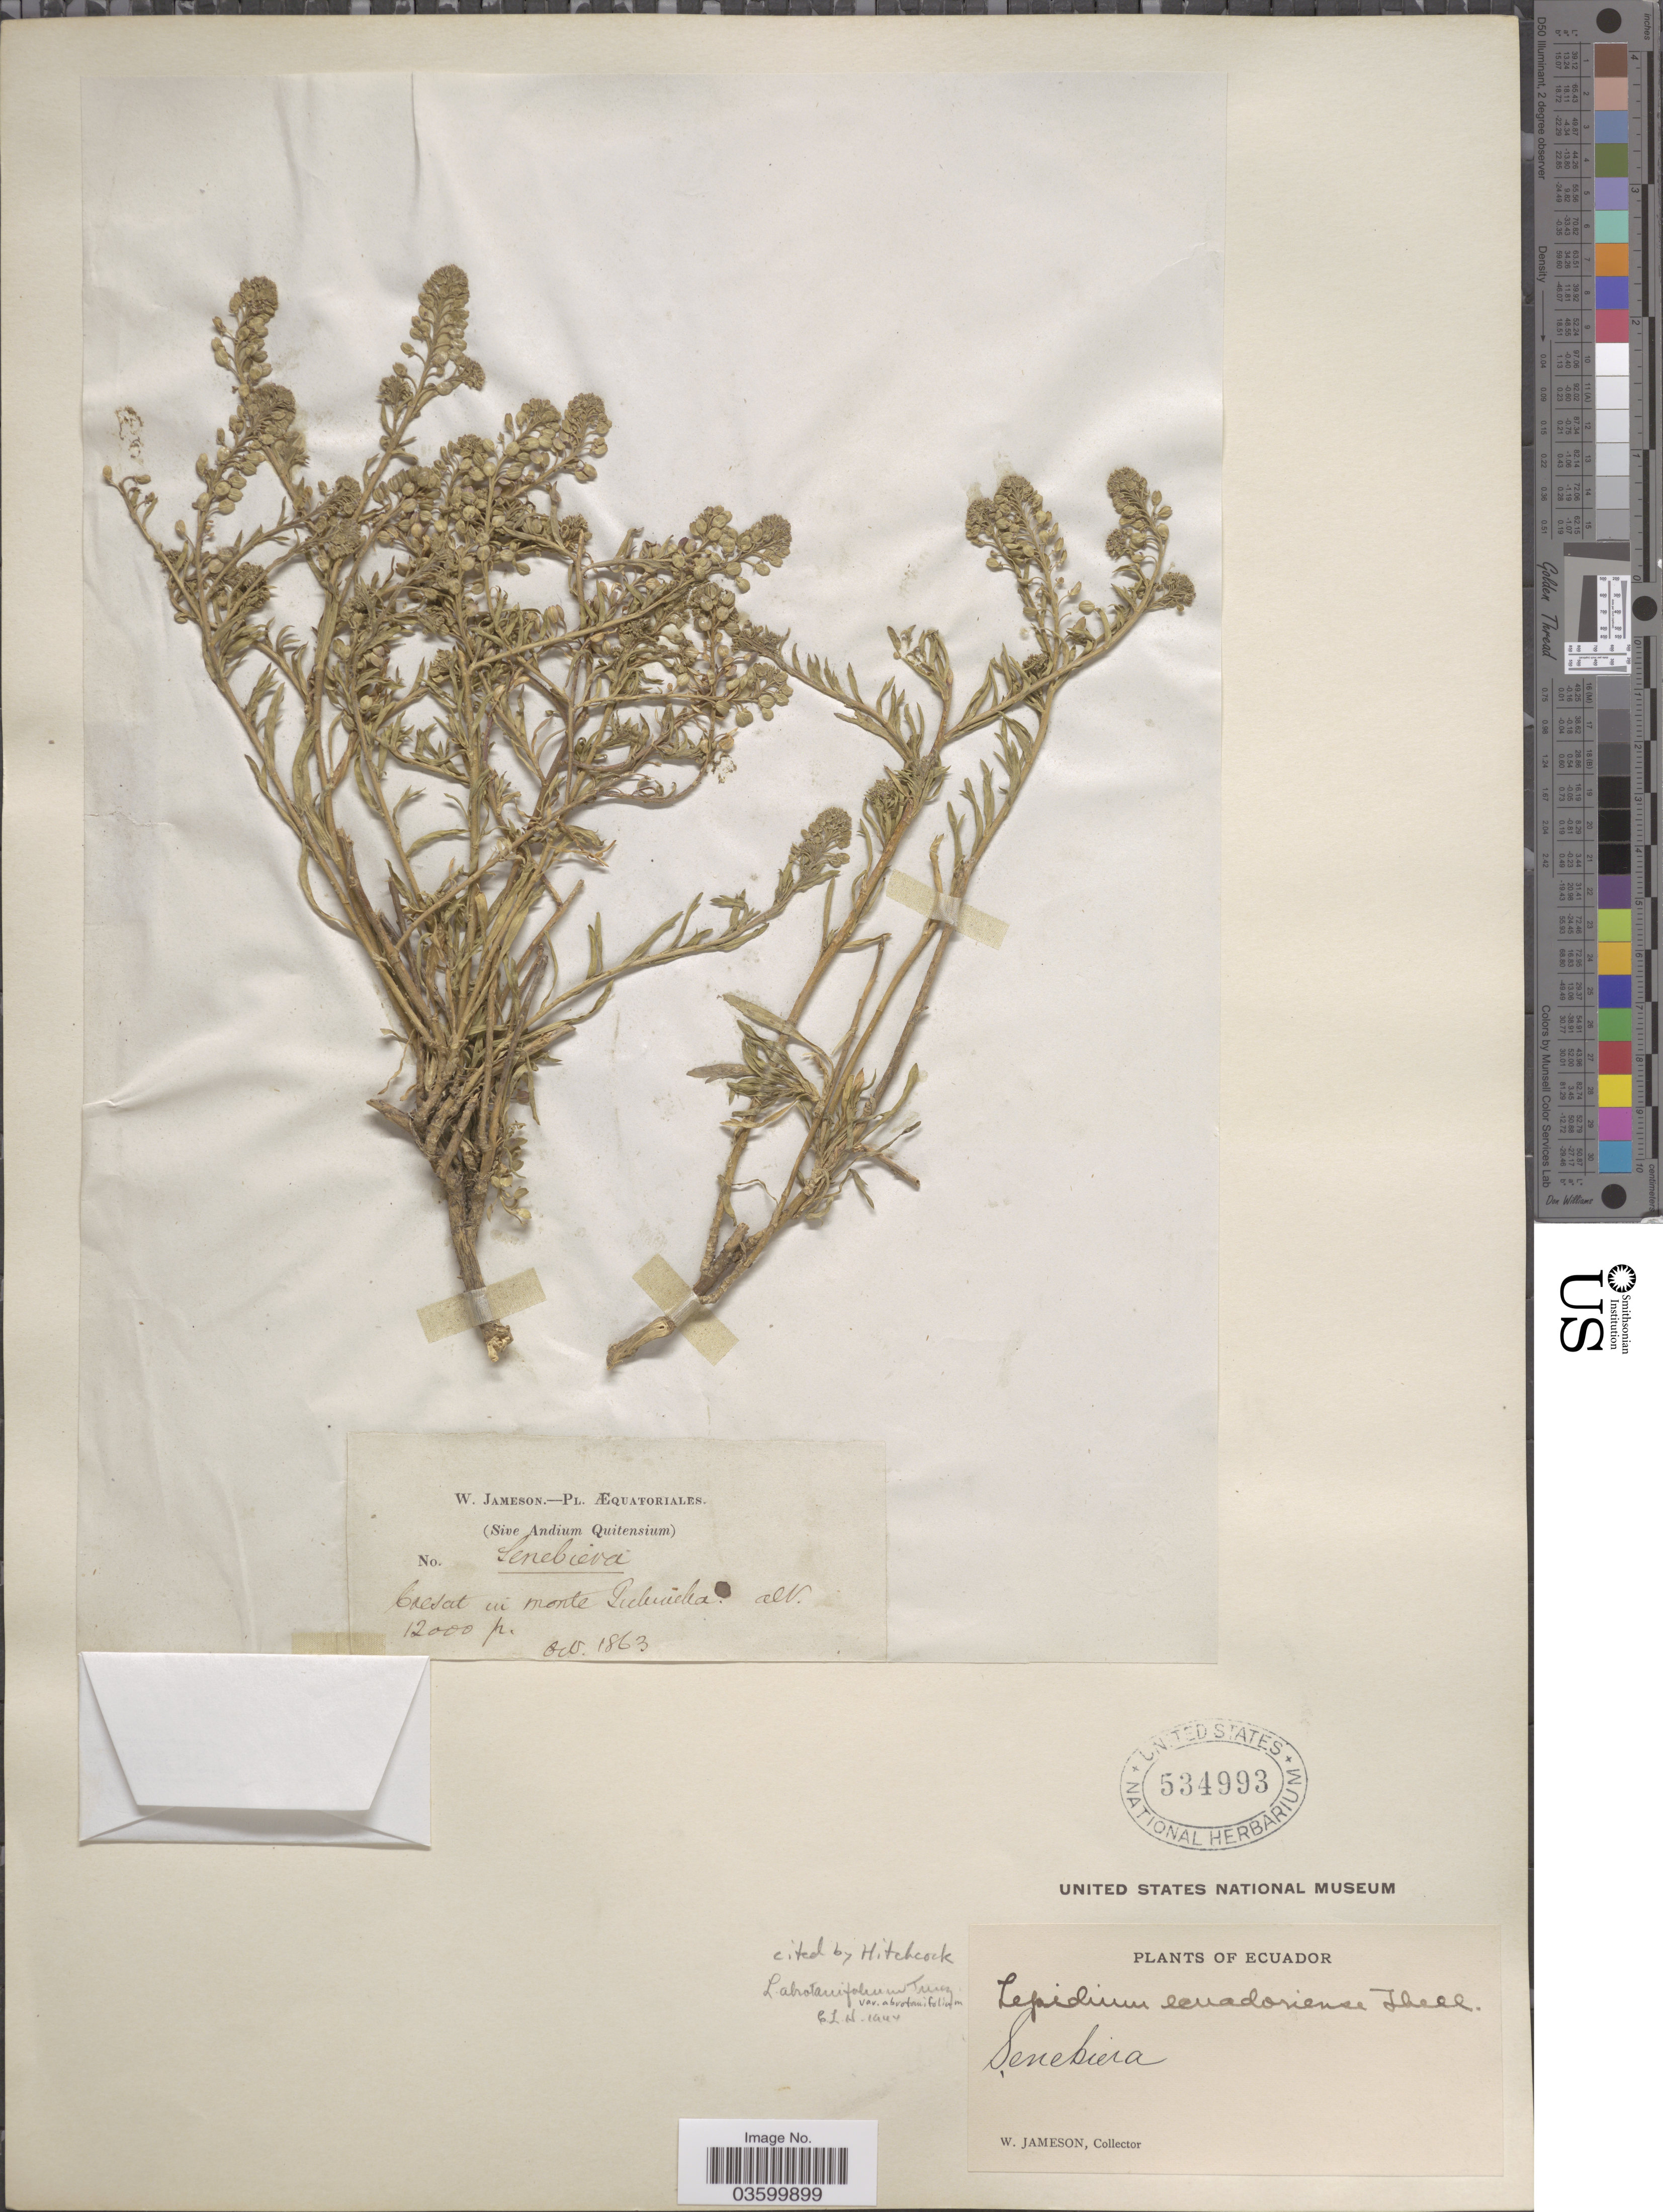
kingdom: Plantae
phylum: Tracheophyta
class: Magnoliopsida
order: Brassicales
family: Brassicaceae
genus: Lepidium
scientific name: Lepidium abrotanifolium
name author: Turcz.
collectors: W. Jameson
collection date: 1863-10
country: Ecuador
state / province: Pichincha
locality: Crescit in monte Pichincha.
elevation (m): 3658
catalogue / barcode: US 534993